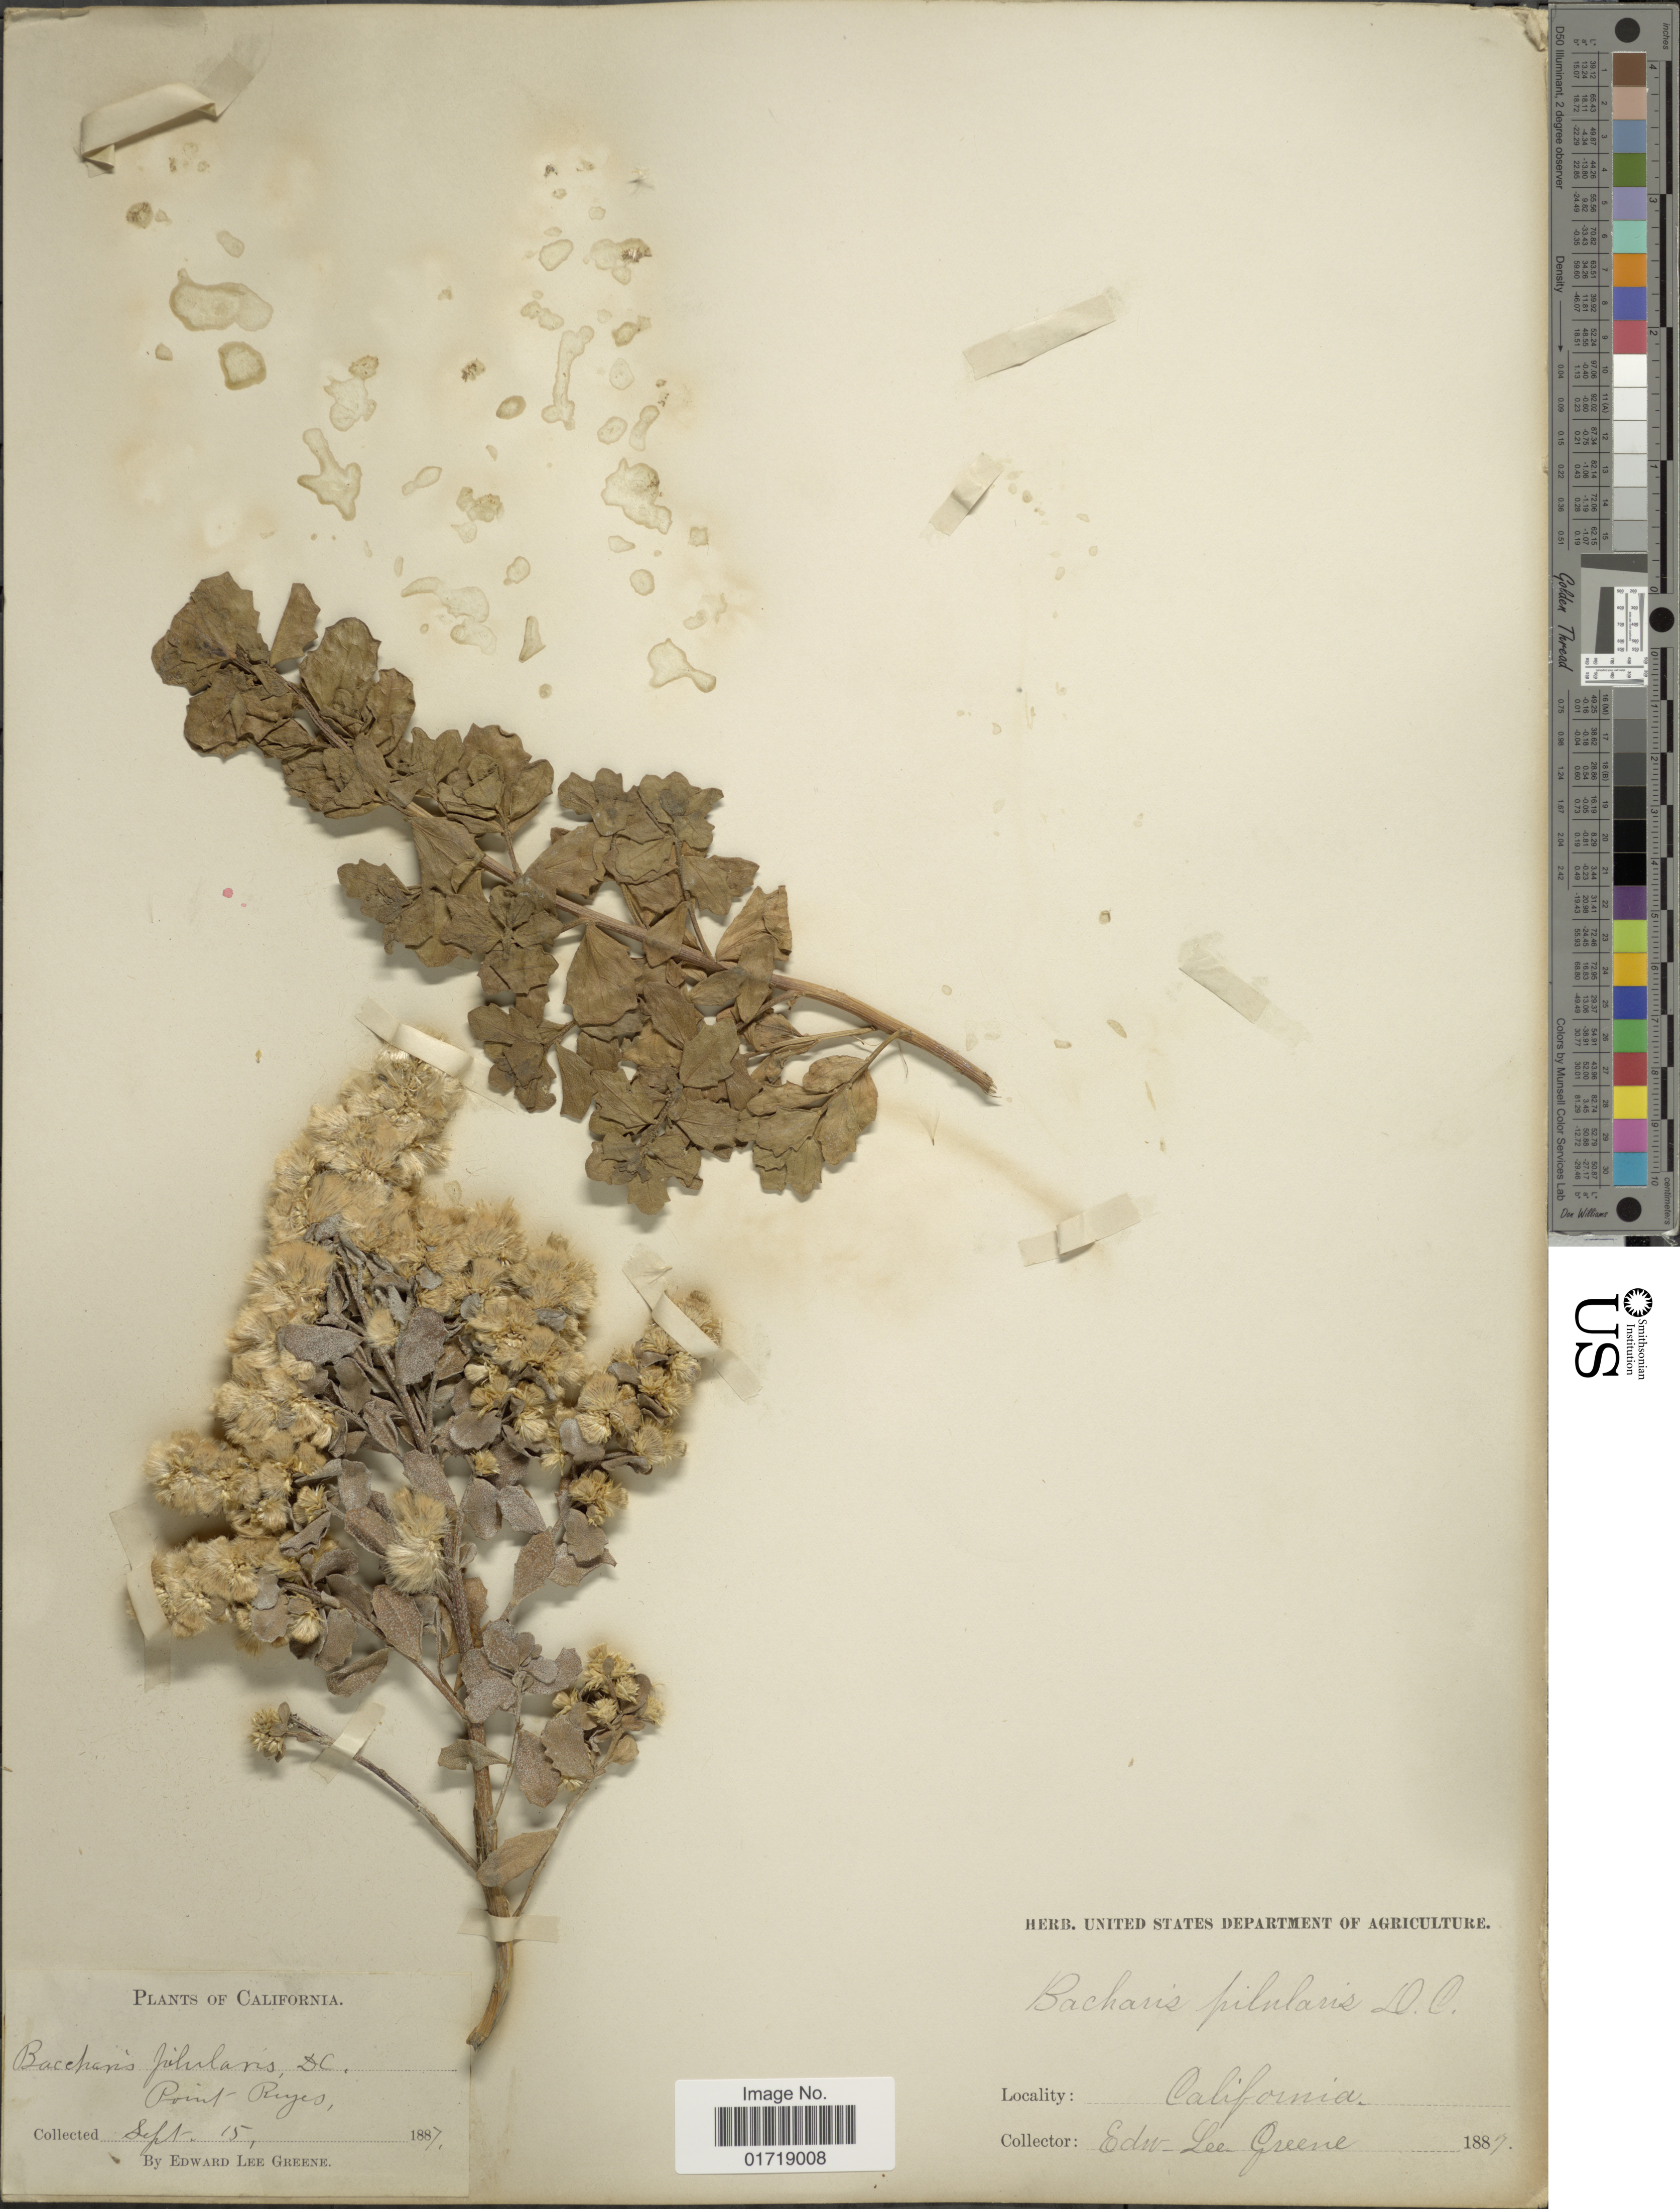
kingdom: Plantae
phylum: Tracheophyta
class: Magnoliopsida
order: Asterales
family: Asteraceae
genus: Baccharis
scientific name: Baccharis pilularis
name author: DC.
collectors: E. L. Greene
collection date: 1887-09-15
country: United States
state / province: California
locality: Point Reyes